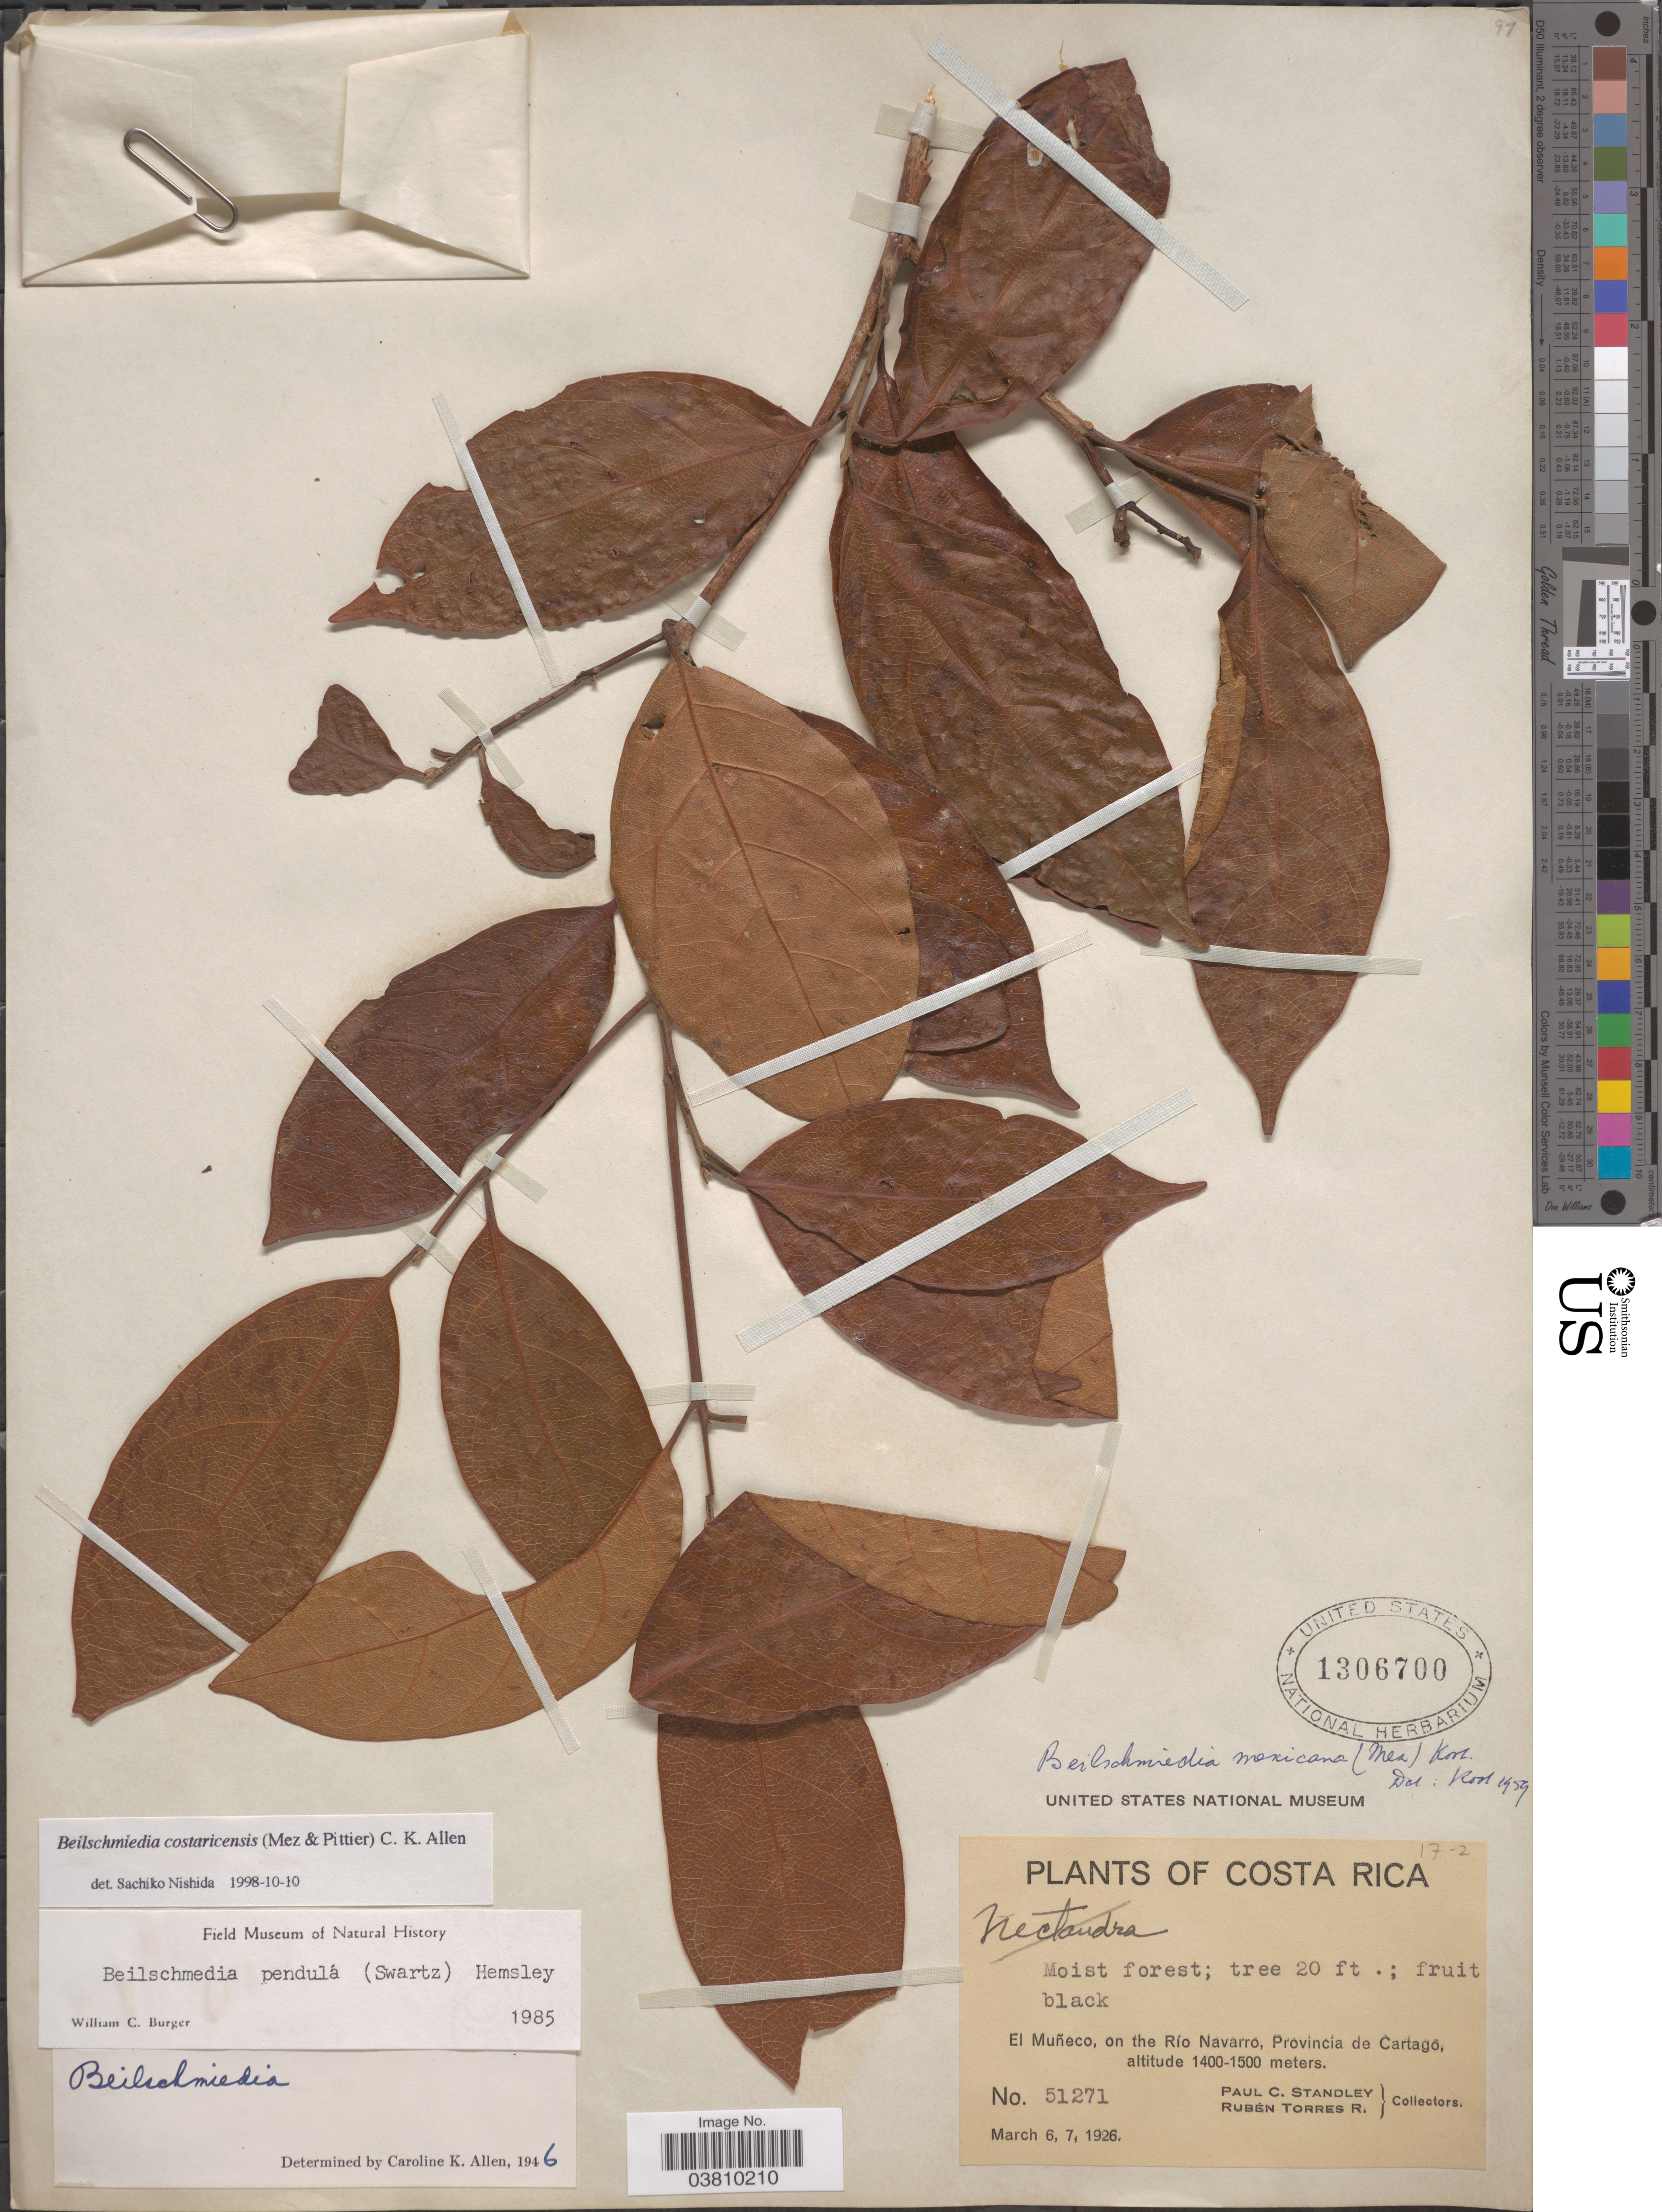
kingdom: Plantae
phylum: Tracheophyta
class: Magnoliopsida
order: Laurales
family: Lauraceae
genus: Beilschmiedia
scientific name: Beilschmiedia costaricensis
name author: (Mez & Pittier) C.K. Allen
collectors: P. C. Standley & R. Torres Rojas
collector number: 51271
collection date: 1926-03-06/1926-03-07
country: Costa Rica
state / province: Cartago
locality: El Muñeco, on the Río Navarro.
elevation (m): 1400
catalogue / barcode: US 1306700